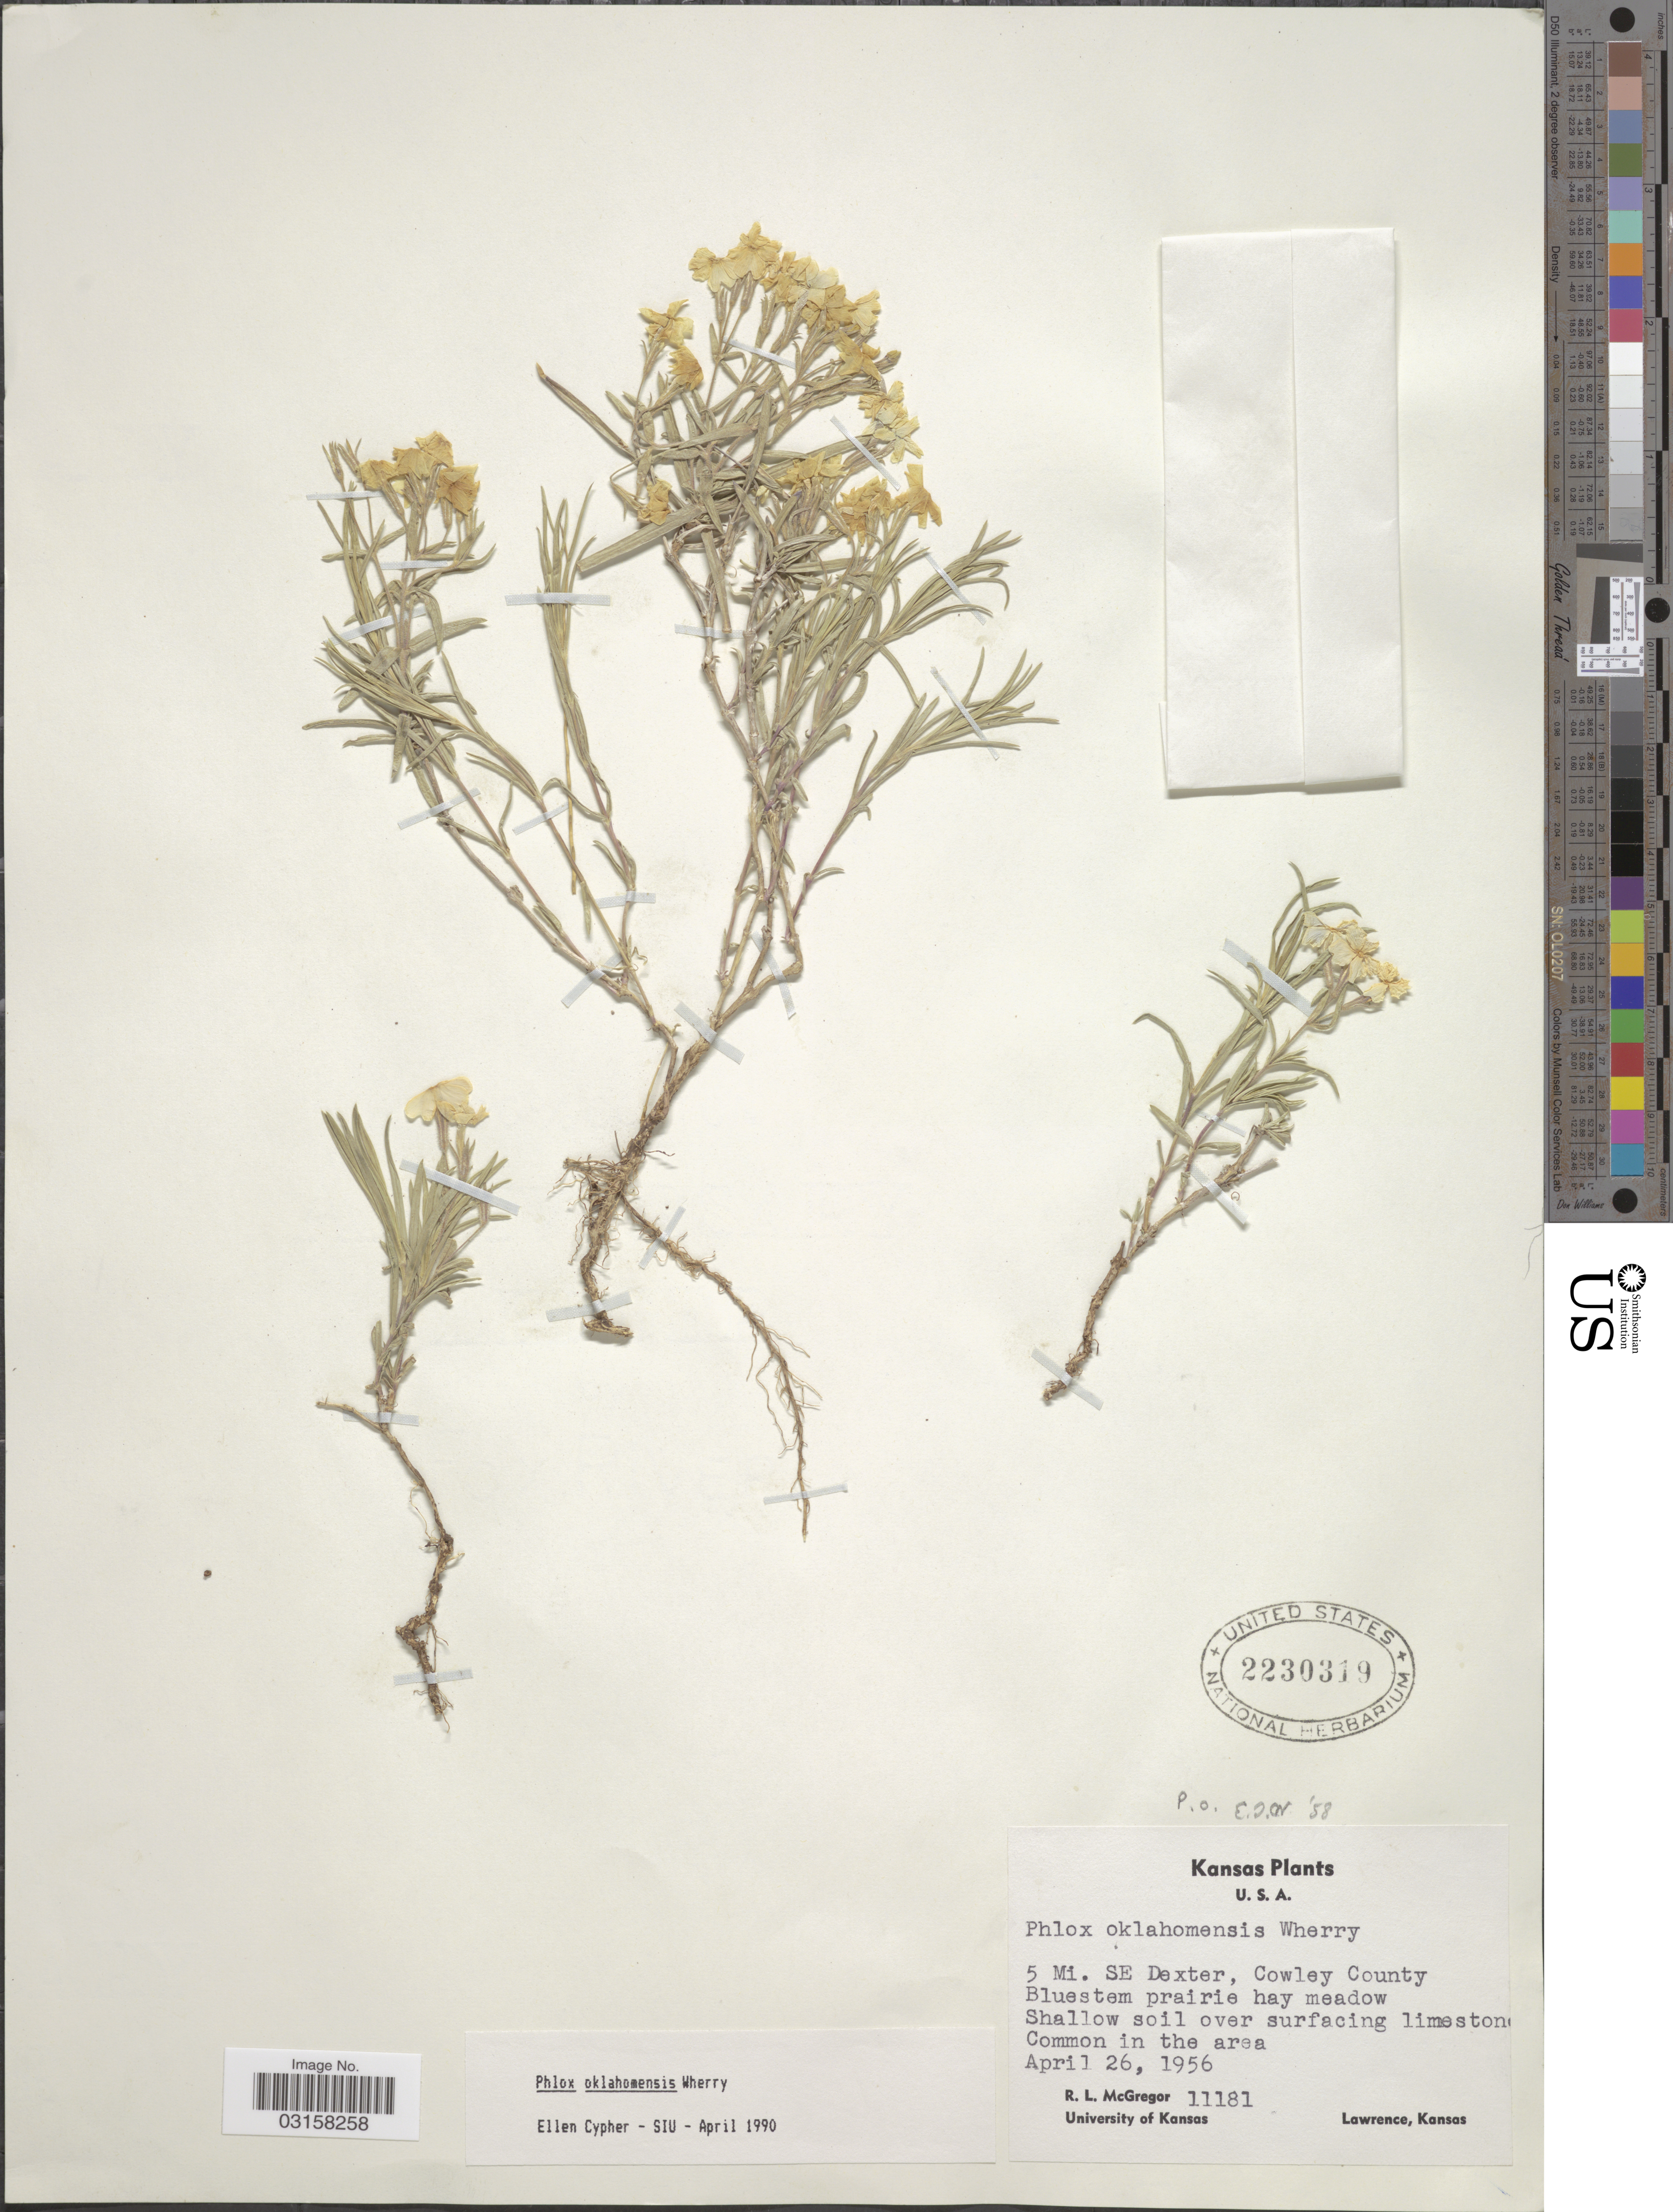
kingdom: Plantae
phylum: Tracheophyta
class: Magnoliopsida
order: Ericales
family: Polemoniaceae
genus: Phlox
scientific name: Phlox oklahomensis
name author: Wherry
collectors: R. McGregor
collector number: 11181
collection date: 1956-04-26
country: United States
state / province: Kansas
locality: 5 Mi. SE Dexter, Cowley County. Bluestem prairie hay meadow.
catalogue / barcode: US 2230319